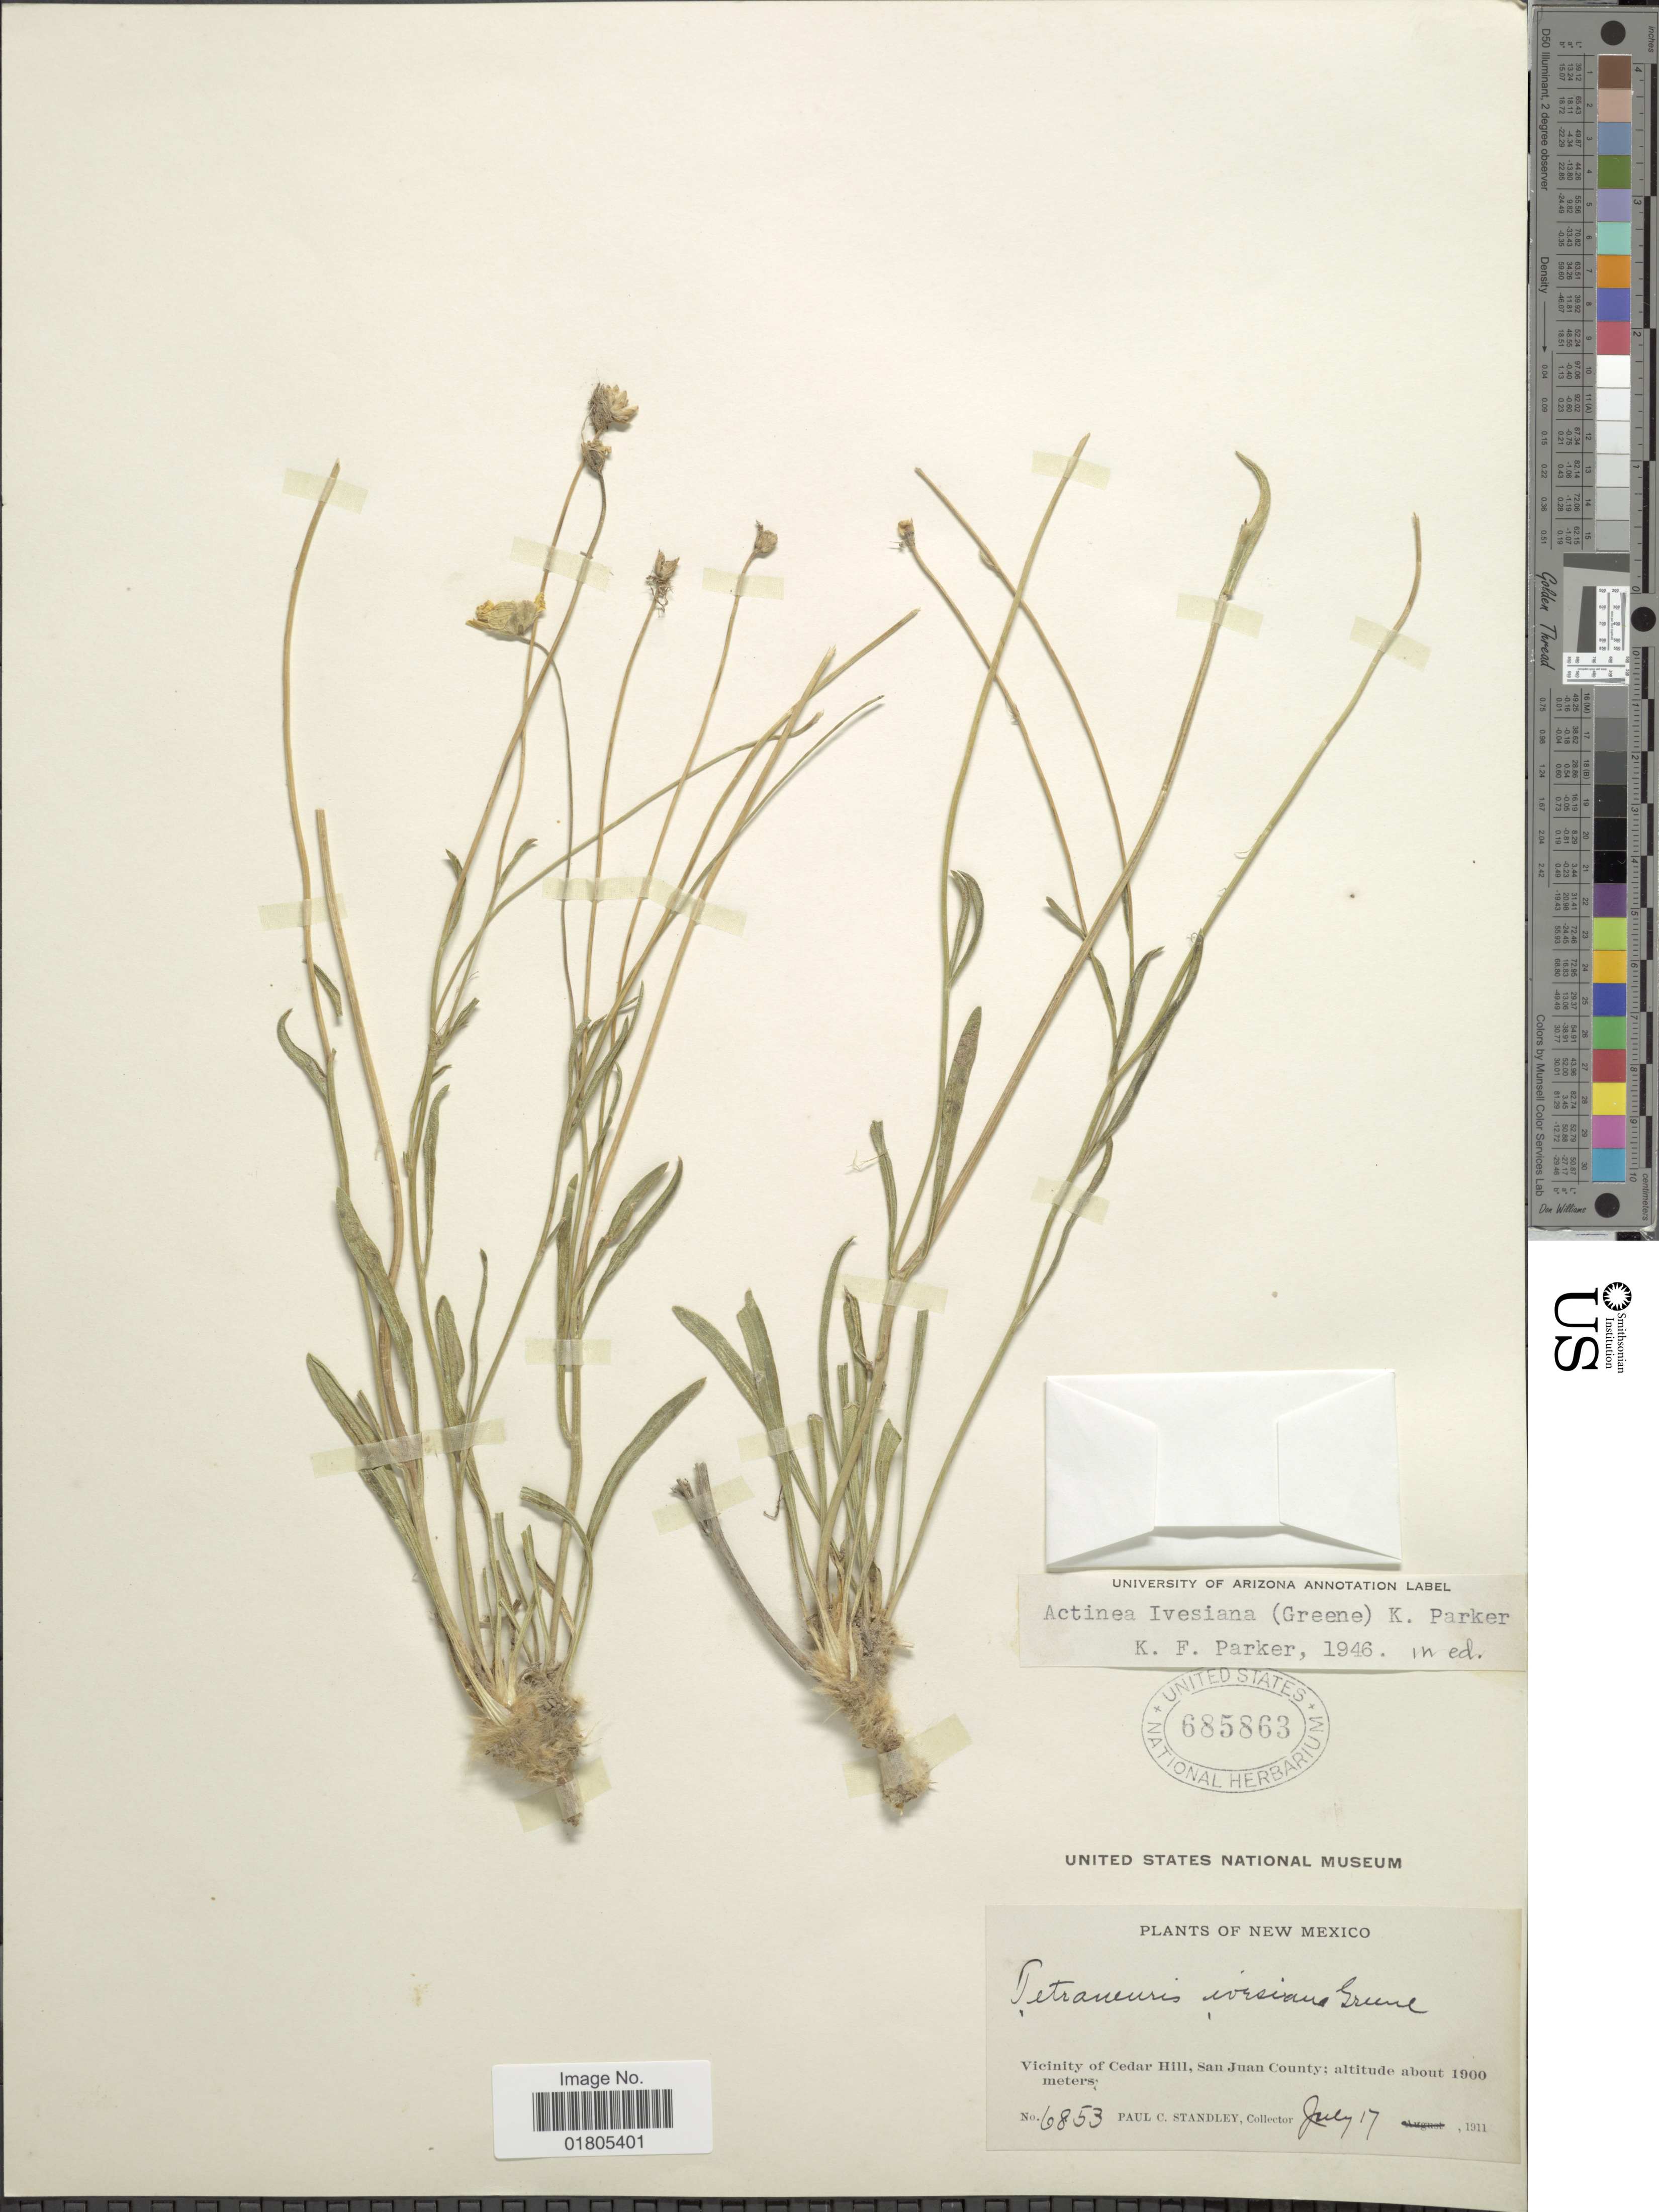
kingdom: Plantae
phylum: Tracheophyta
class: Magnoliopsida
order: Asterales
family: Asteraceae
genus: Actinea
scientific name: Actinea ivesiana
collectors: P. C. Standley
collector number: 6853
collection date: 1911-07-17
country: United States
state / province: New Mexico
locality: Vicinity of Cedar Hill, San Juan County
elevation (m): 1900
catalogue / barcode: US 685863